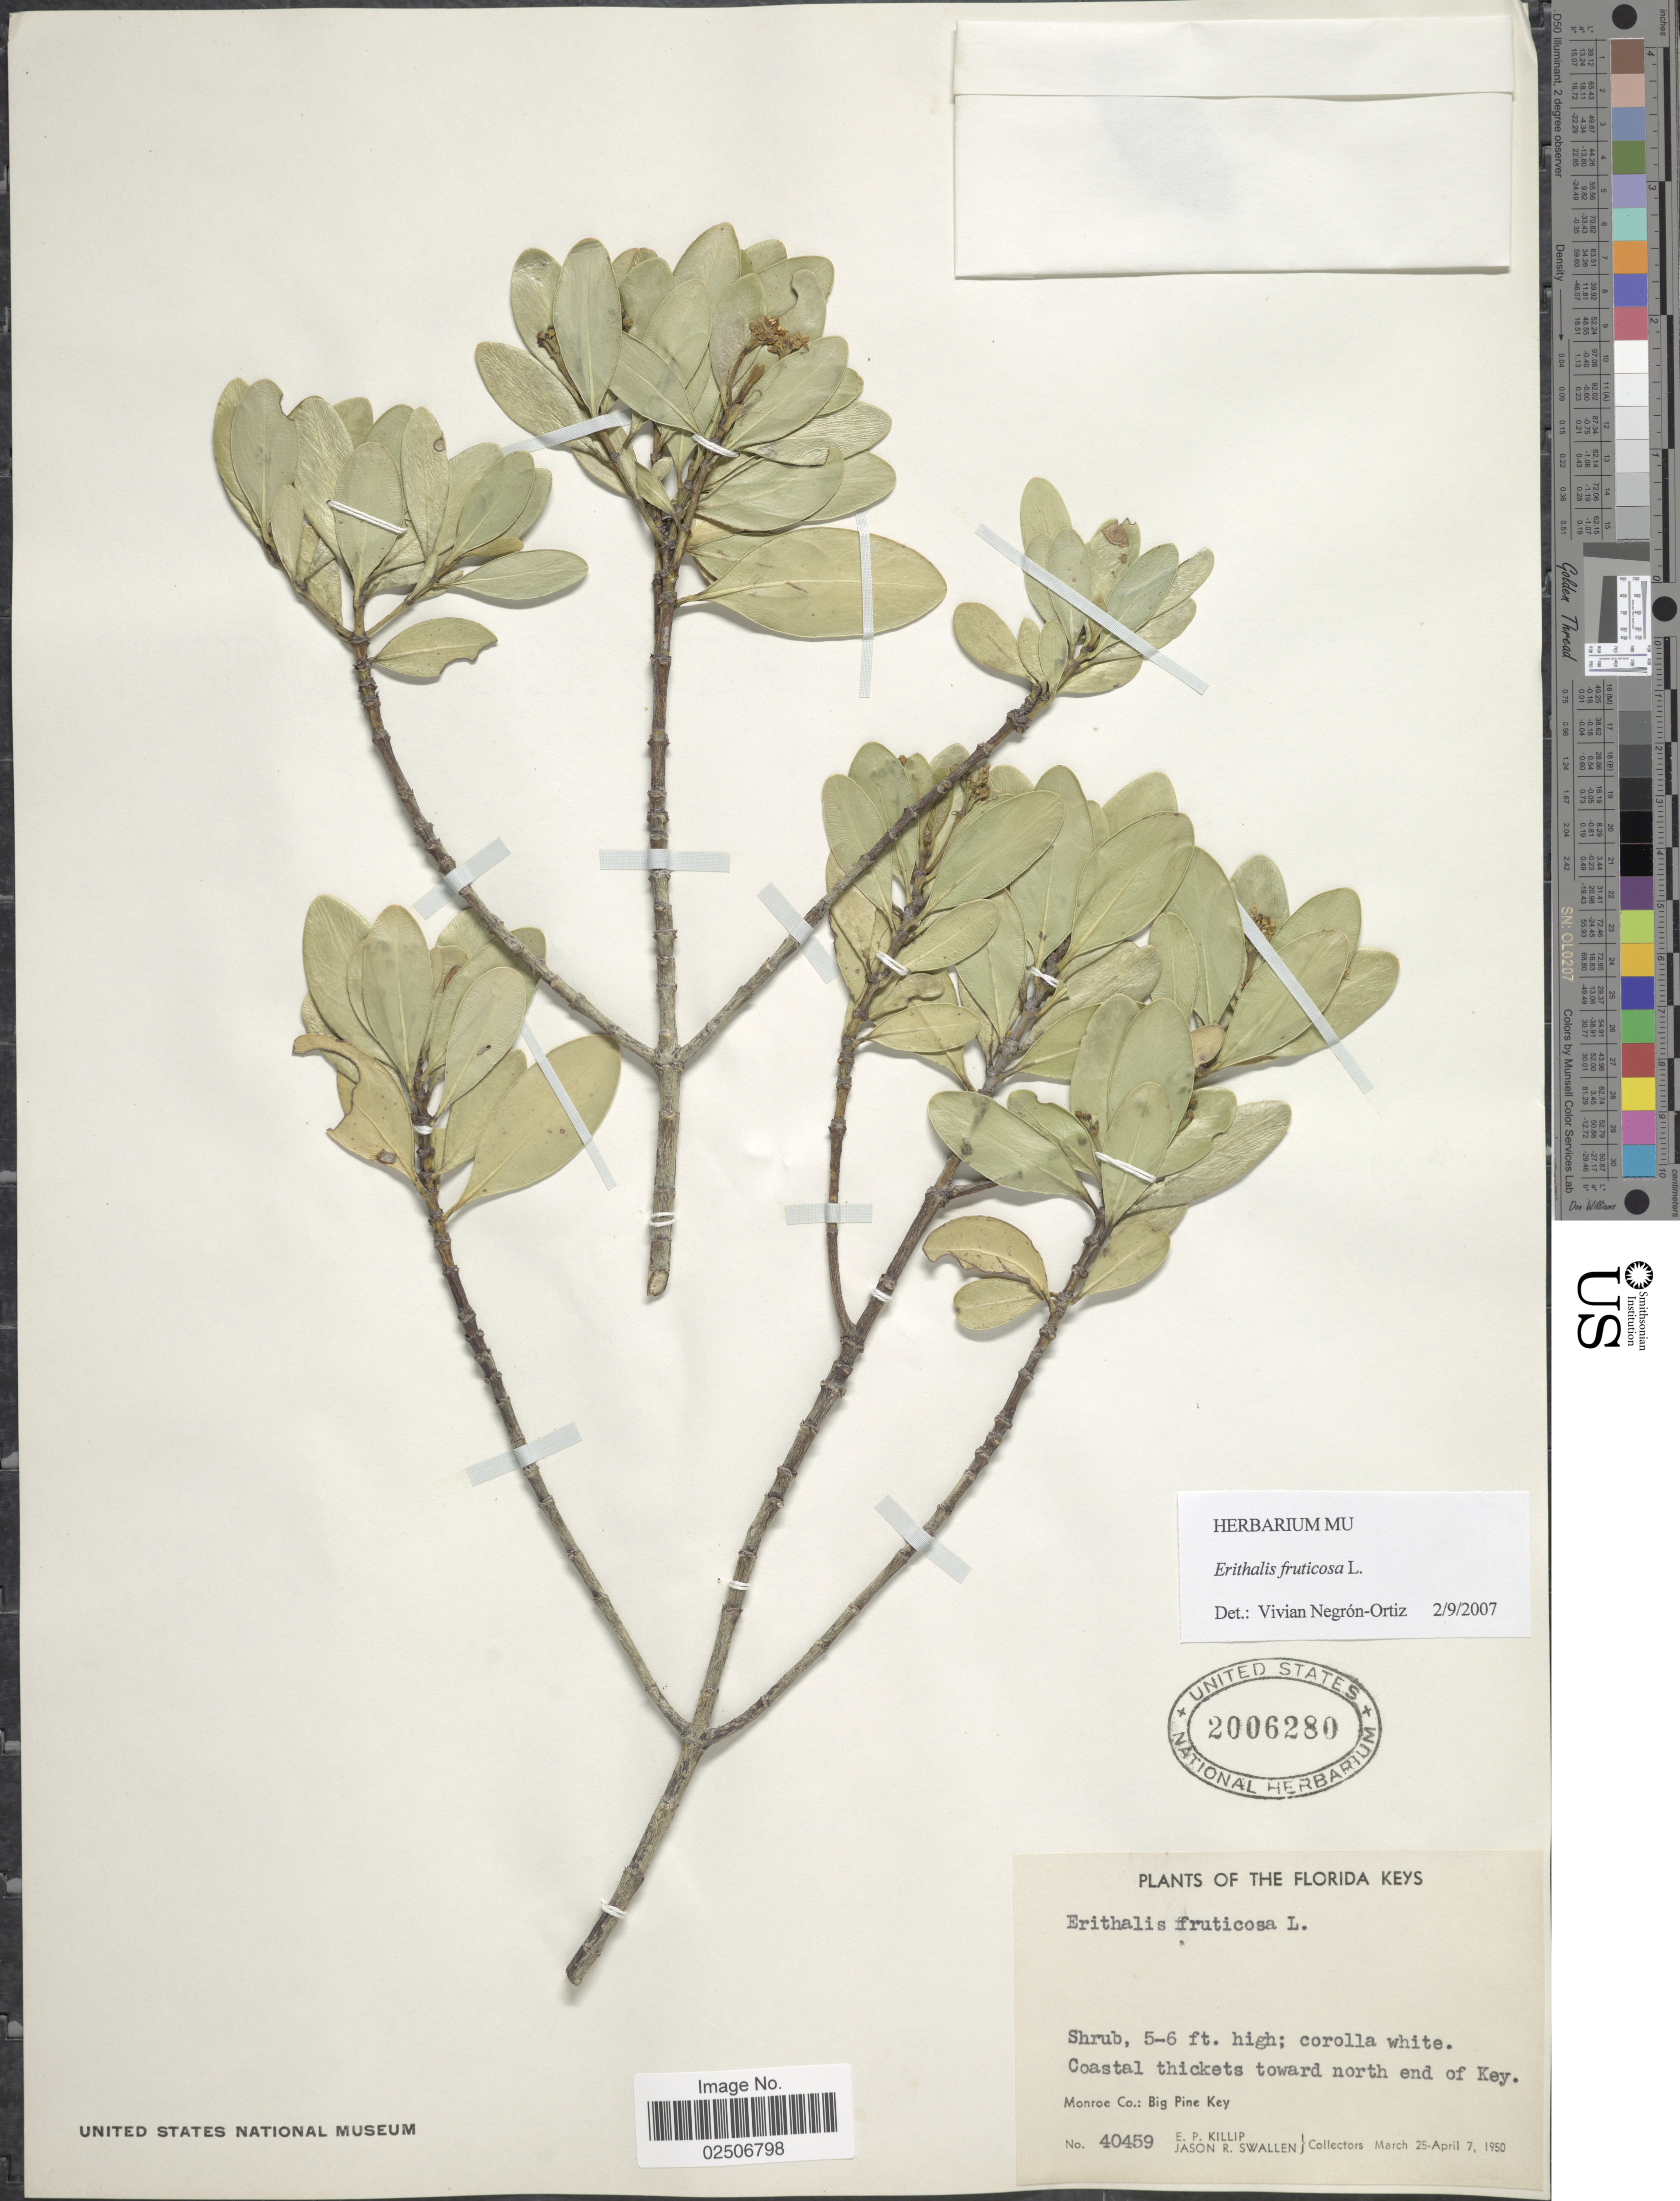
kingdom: Plantae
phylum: Tracheophyta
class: Magnoliopsida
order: Gentianales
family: Rubiaceae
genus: Erithalis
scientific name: Erithalis fruticosa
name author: L.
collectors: E. P. Killip & J. R. Swallen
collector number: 40459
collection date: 1950-03-25/1950-04-07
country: United States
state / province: Florida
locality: Florida Keys, Coastal thickets toward north end of Key, Monroe Co.: Big Pine Key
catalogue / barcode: US 2006280